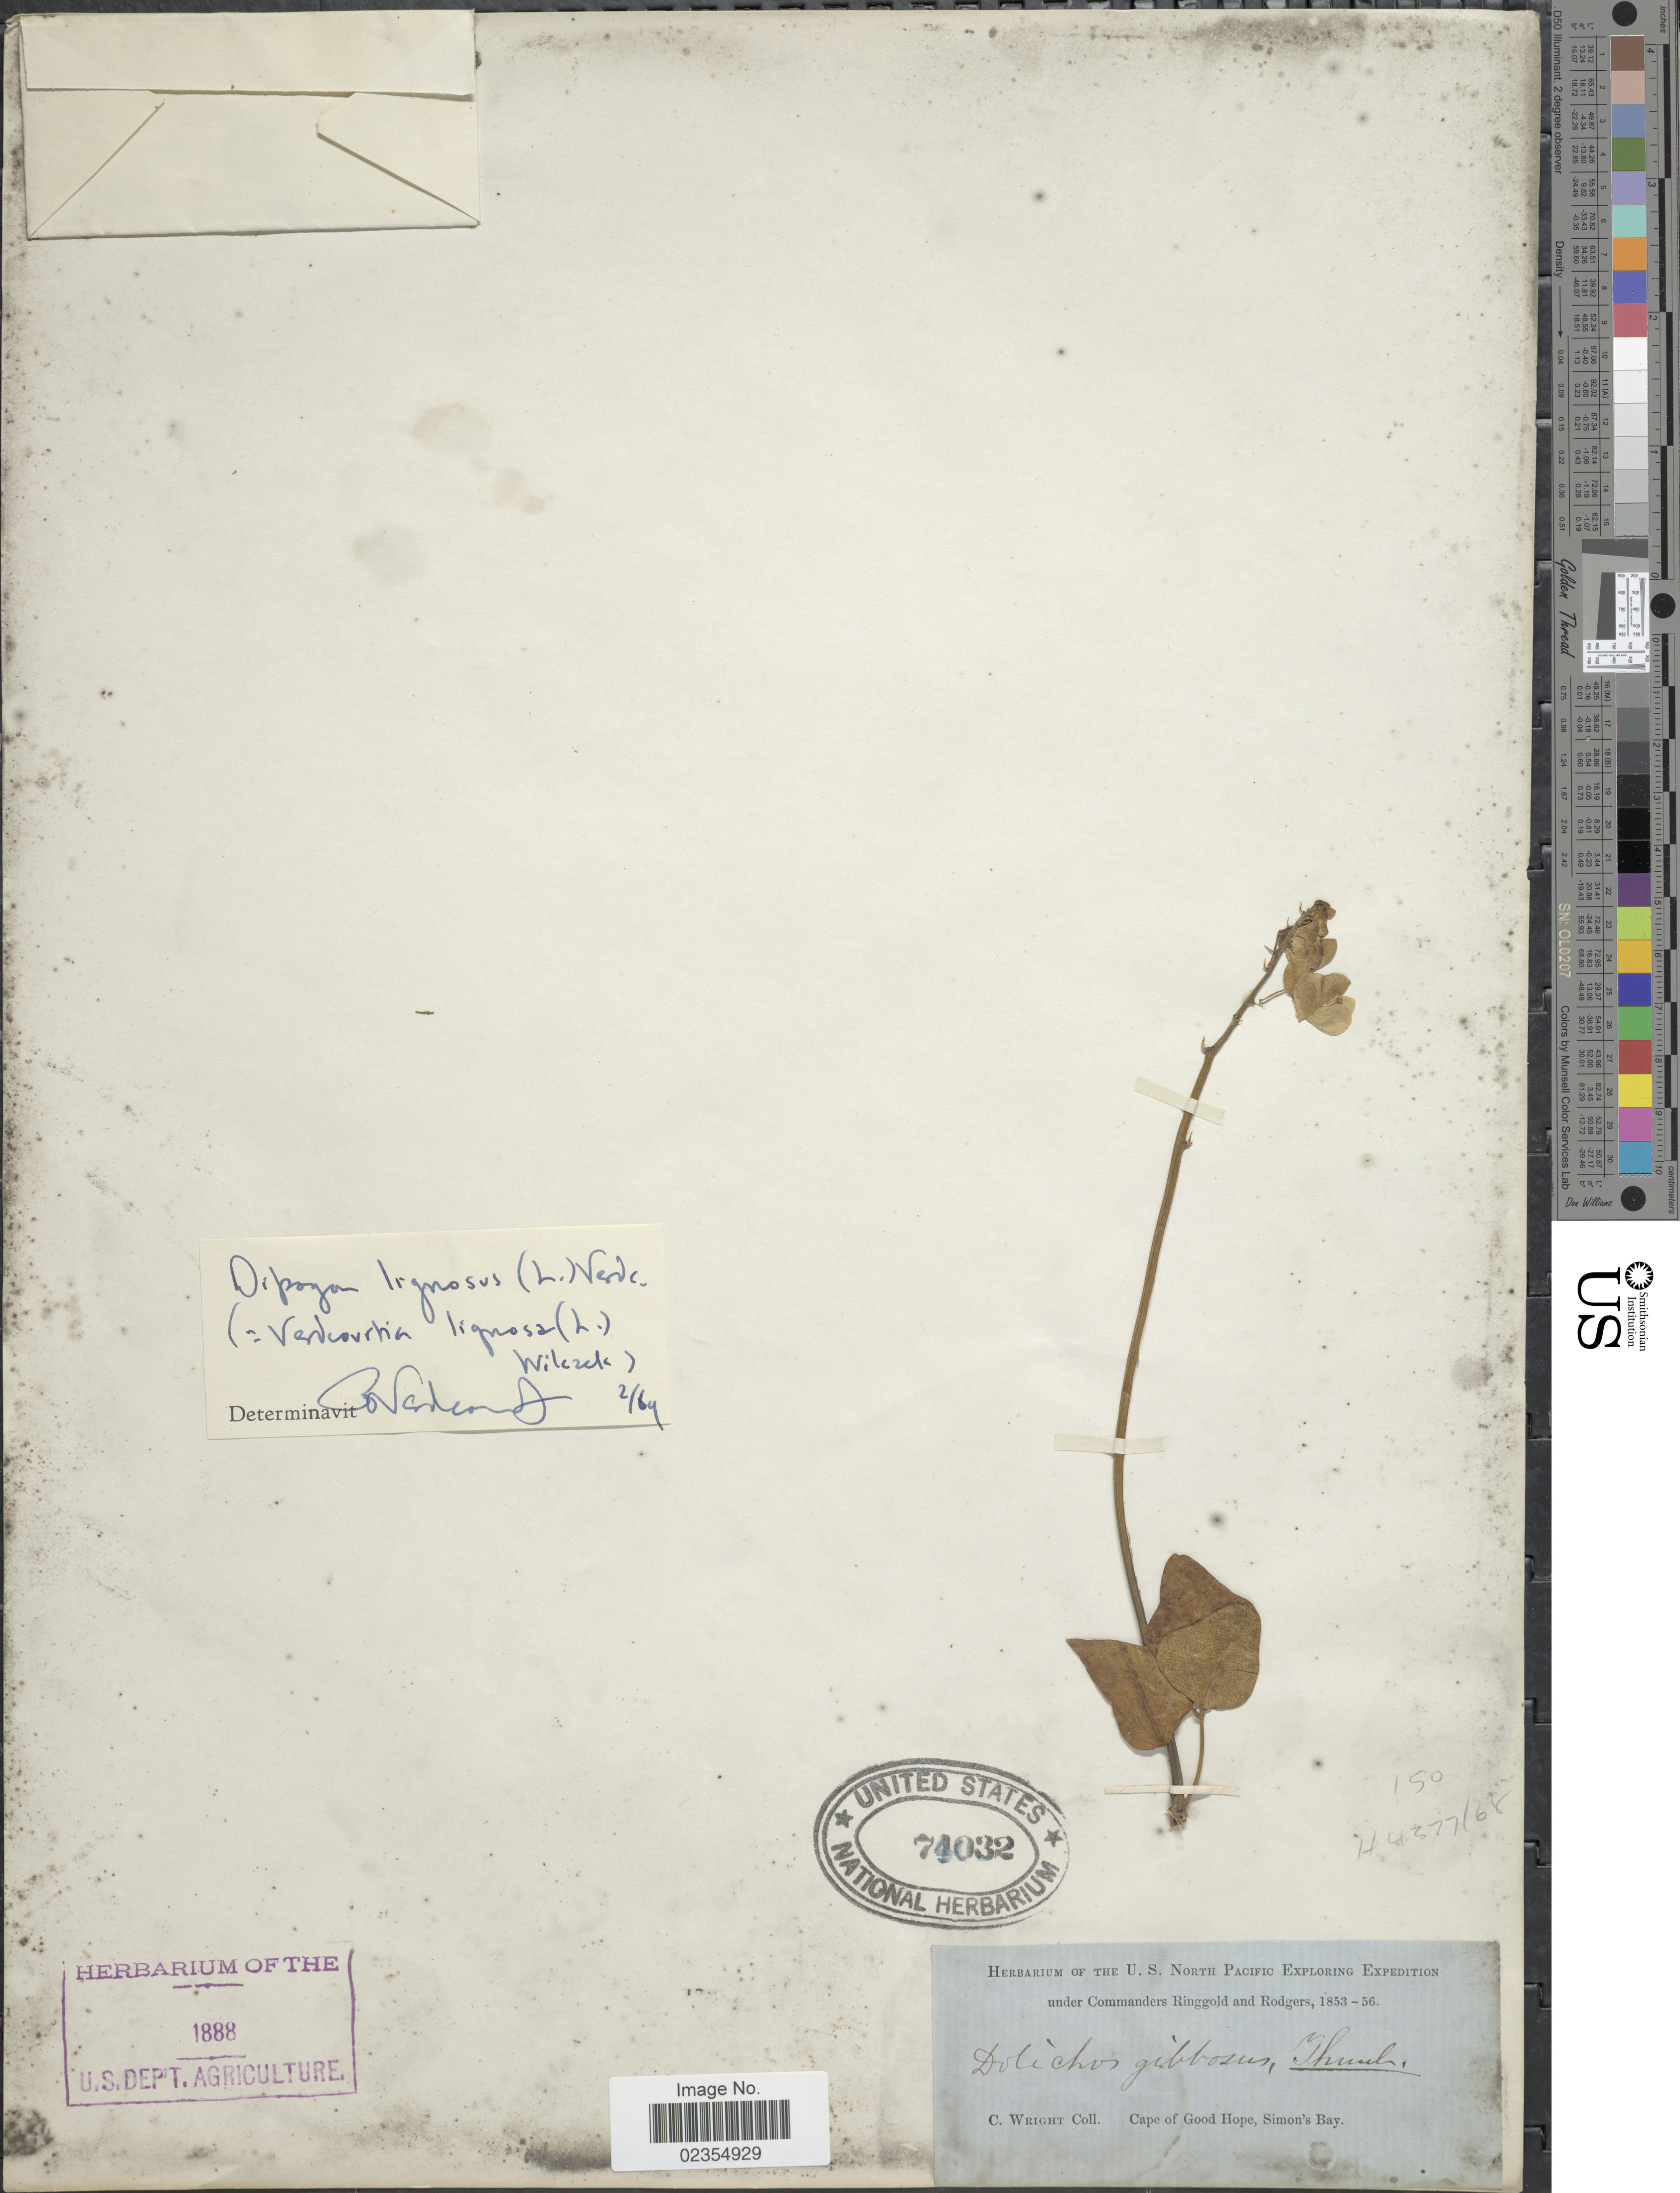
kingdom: Plantae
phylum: Tracheophyta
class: Magnoliopsida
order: Fabales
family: Fabaceae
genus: Dipogon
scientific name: Dipogon lignosus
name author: (L.) Verdc.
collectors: C. Wright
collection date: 1853/1856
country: South Africa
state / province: Western Cape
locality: Cape of Good Hope, Simon's Bay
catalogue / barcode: US 74032